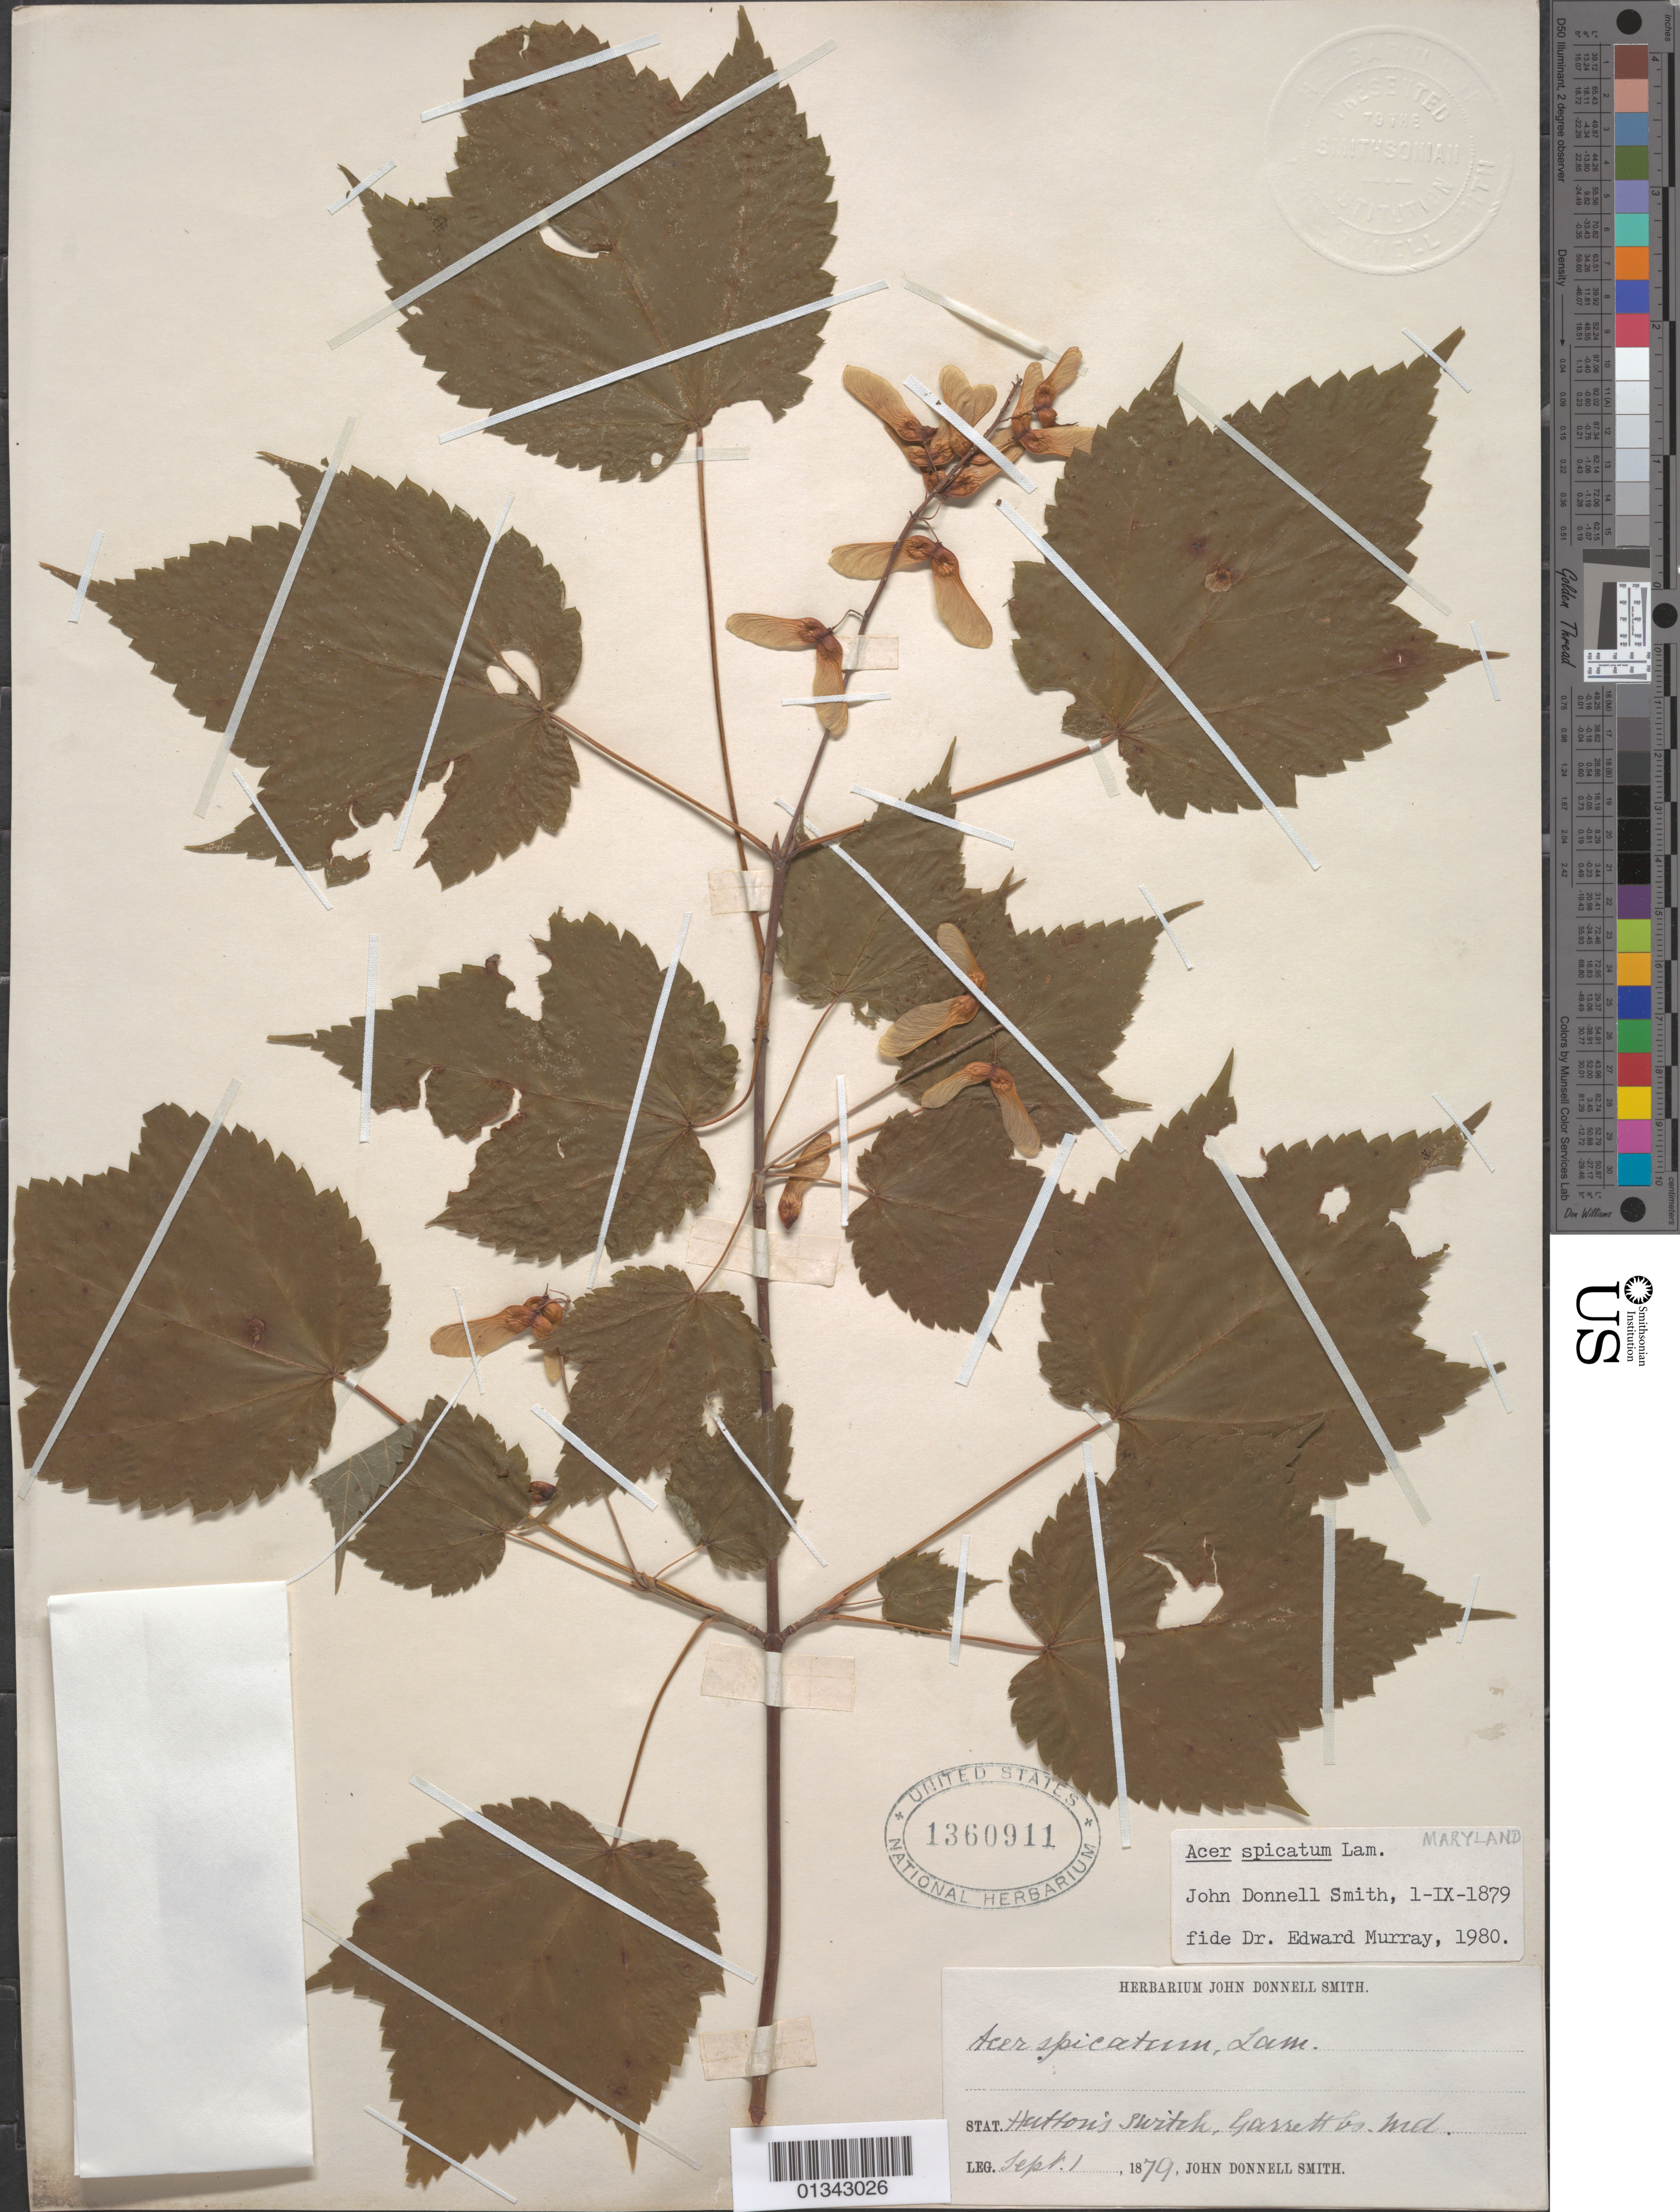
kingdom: Plantae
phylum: Tracheophyta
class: Magnoliopsida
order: Sapindales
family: Sapindaceae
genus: Acer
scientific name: Acer spicatum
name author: Lam.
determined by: Murray, Edward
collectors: J. Smith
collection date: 1879-09-01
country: United States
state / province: Maryland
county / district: Garrett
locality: Garrett County, Hutton's Switch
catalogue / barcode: US 1360911